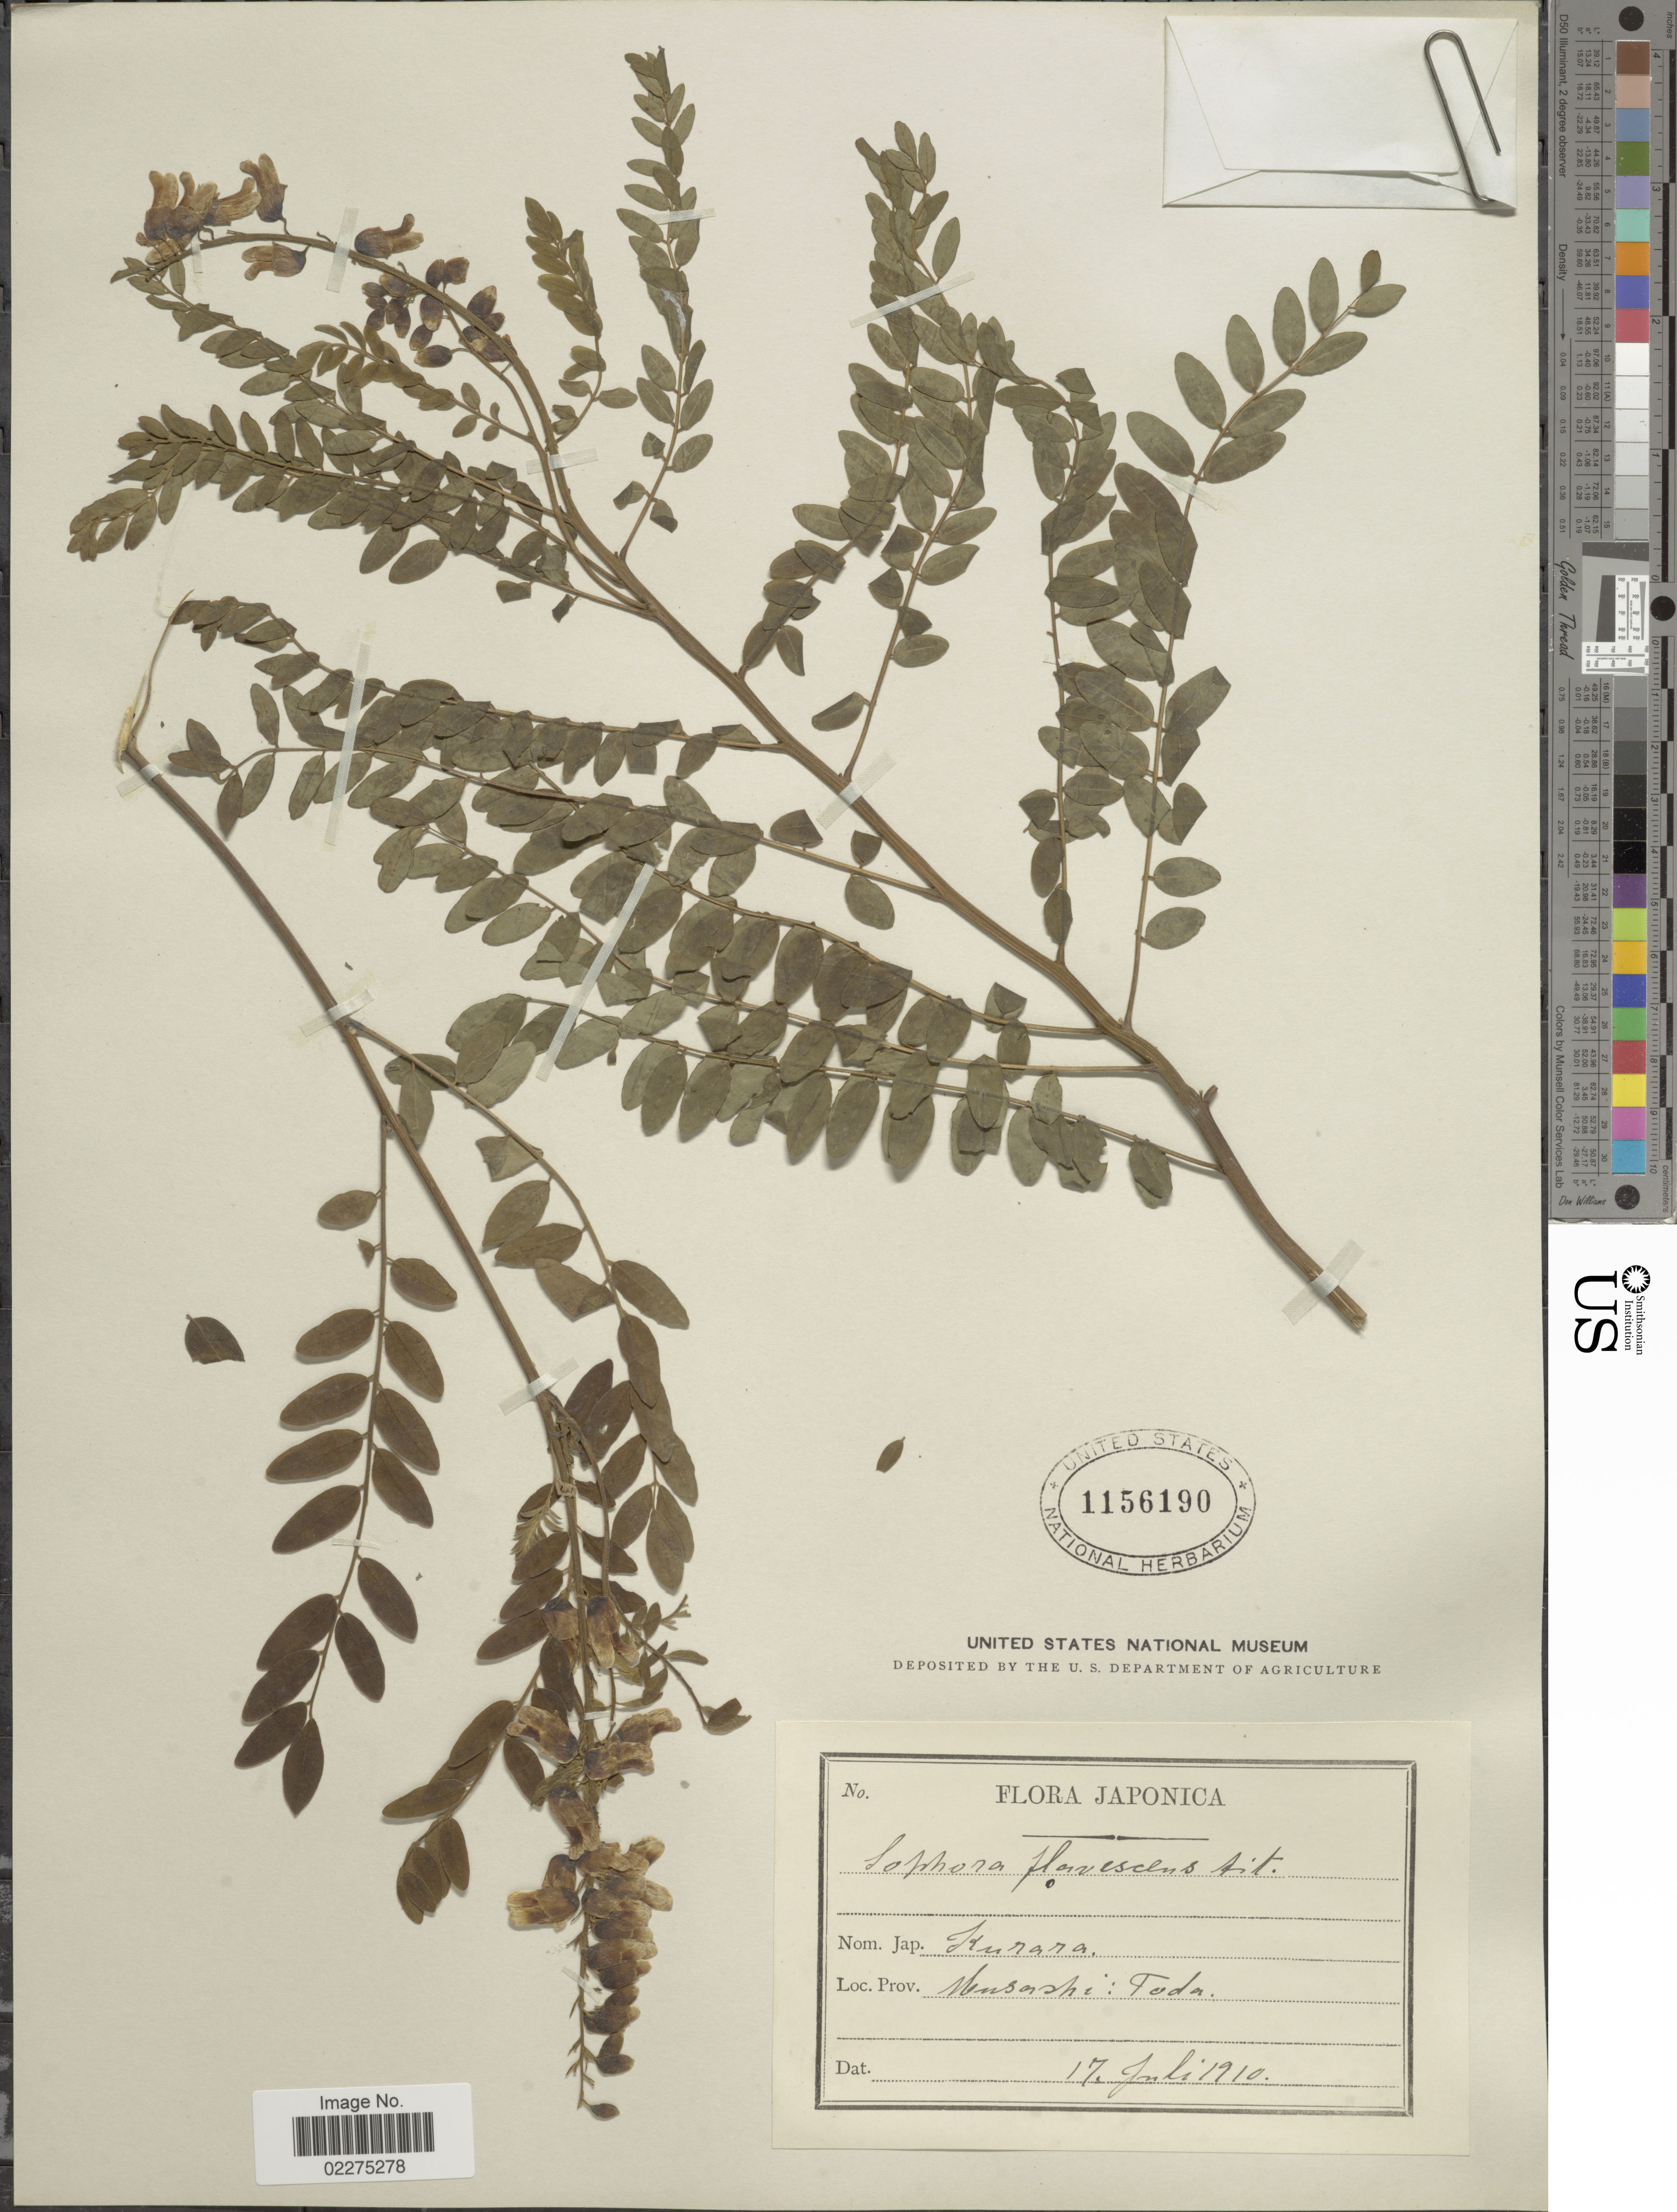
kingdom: Plantae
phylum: Tracheophyta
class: Magnoliopsida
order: Fabales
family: Fabaceae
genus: Sophora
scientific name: Sophora flavescens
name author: Aiton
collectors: United States Department of Agriculture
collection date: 1910-07-17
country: Japan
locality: Musashi: Toda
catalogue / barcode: US 1156190